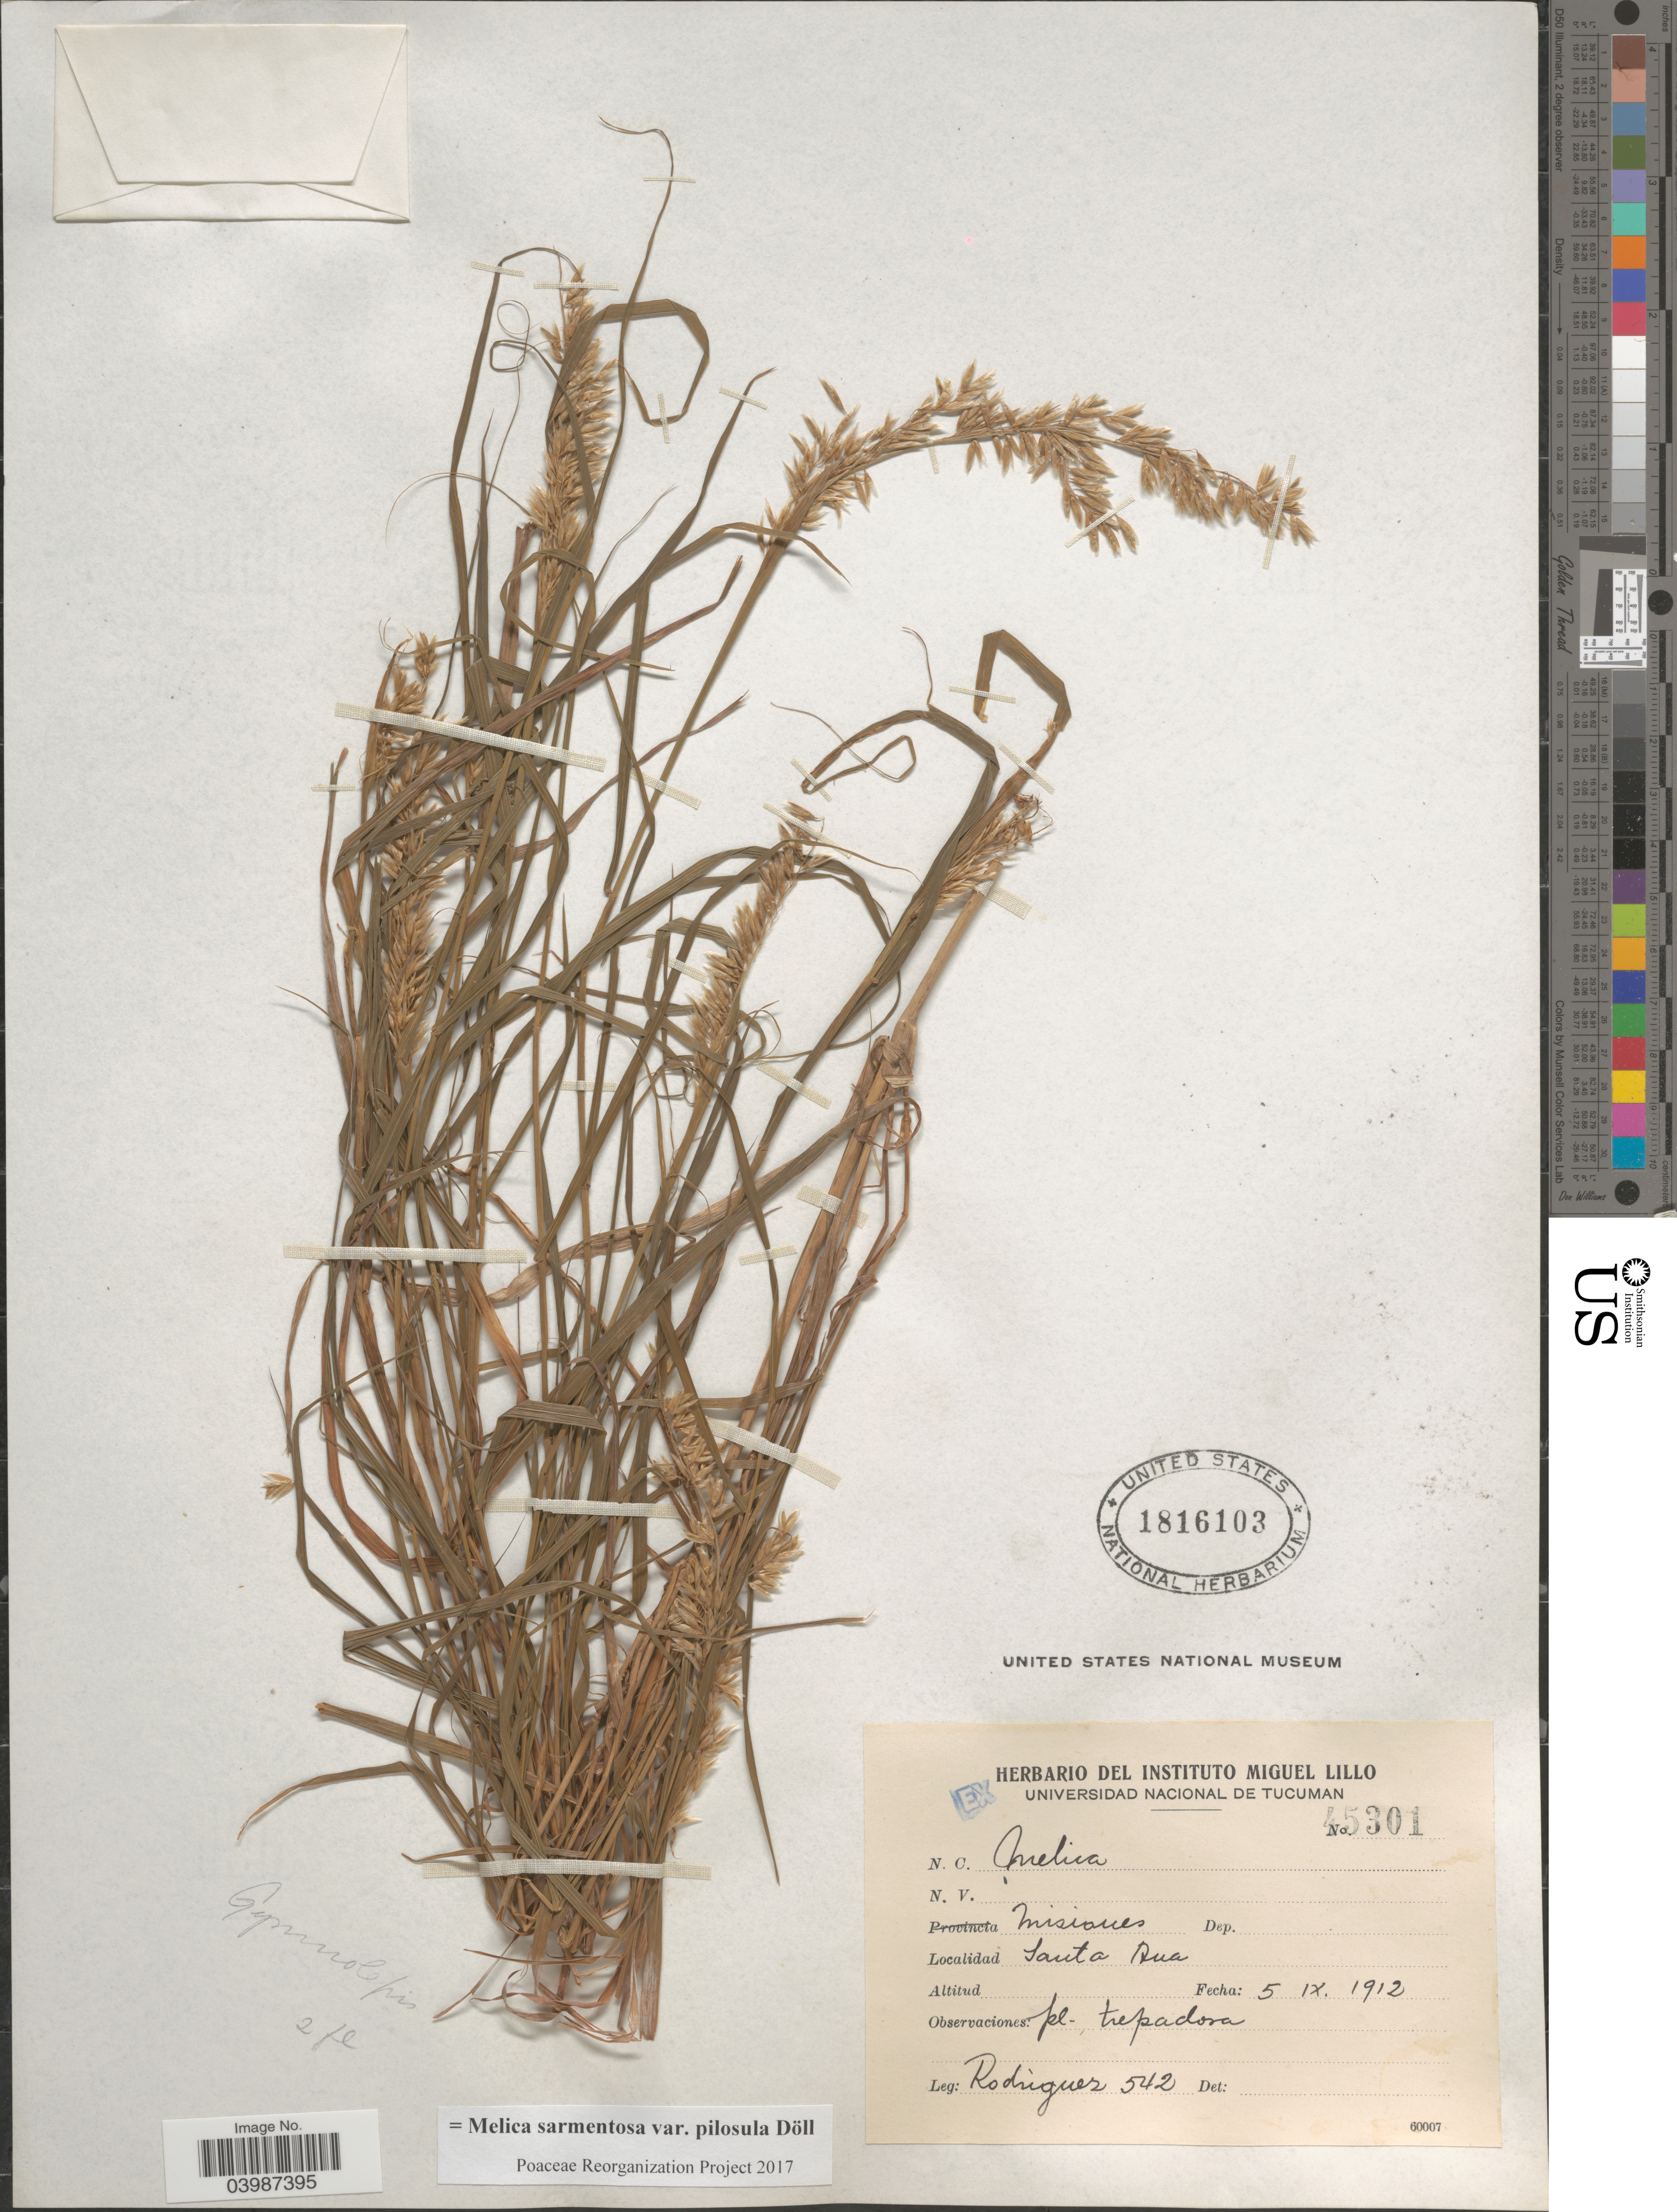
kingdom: Plantae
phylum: Tracheophyta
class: Liliopsida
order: Poales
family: Poaceae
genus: Melica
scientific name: Melica sarmentosa var. pilosula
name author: Döll in Mart.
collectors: Rodriguez, --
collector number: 542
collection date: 1912-09-05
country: Argentina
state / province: Misiones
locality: Santa Ana.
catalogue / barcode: US 1816103